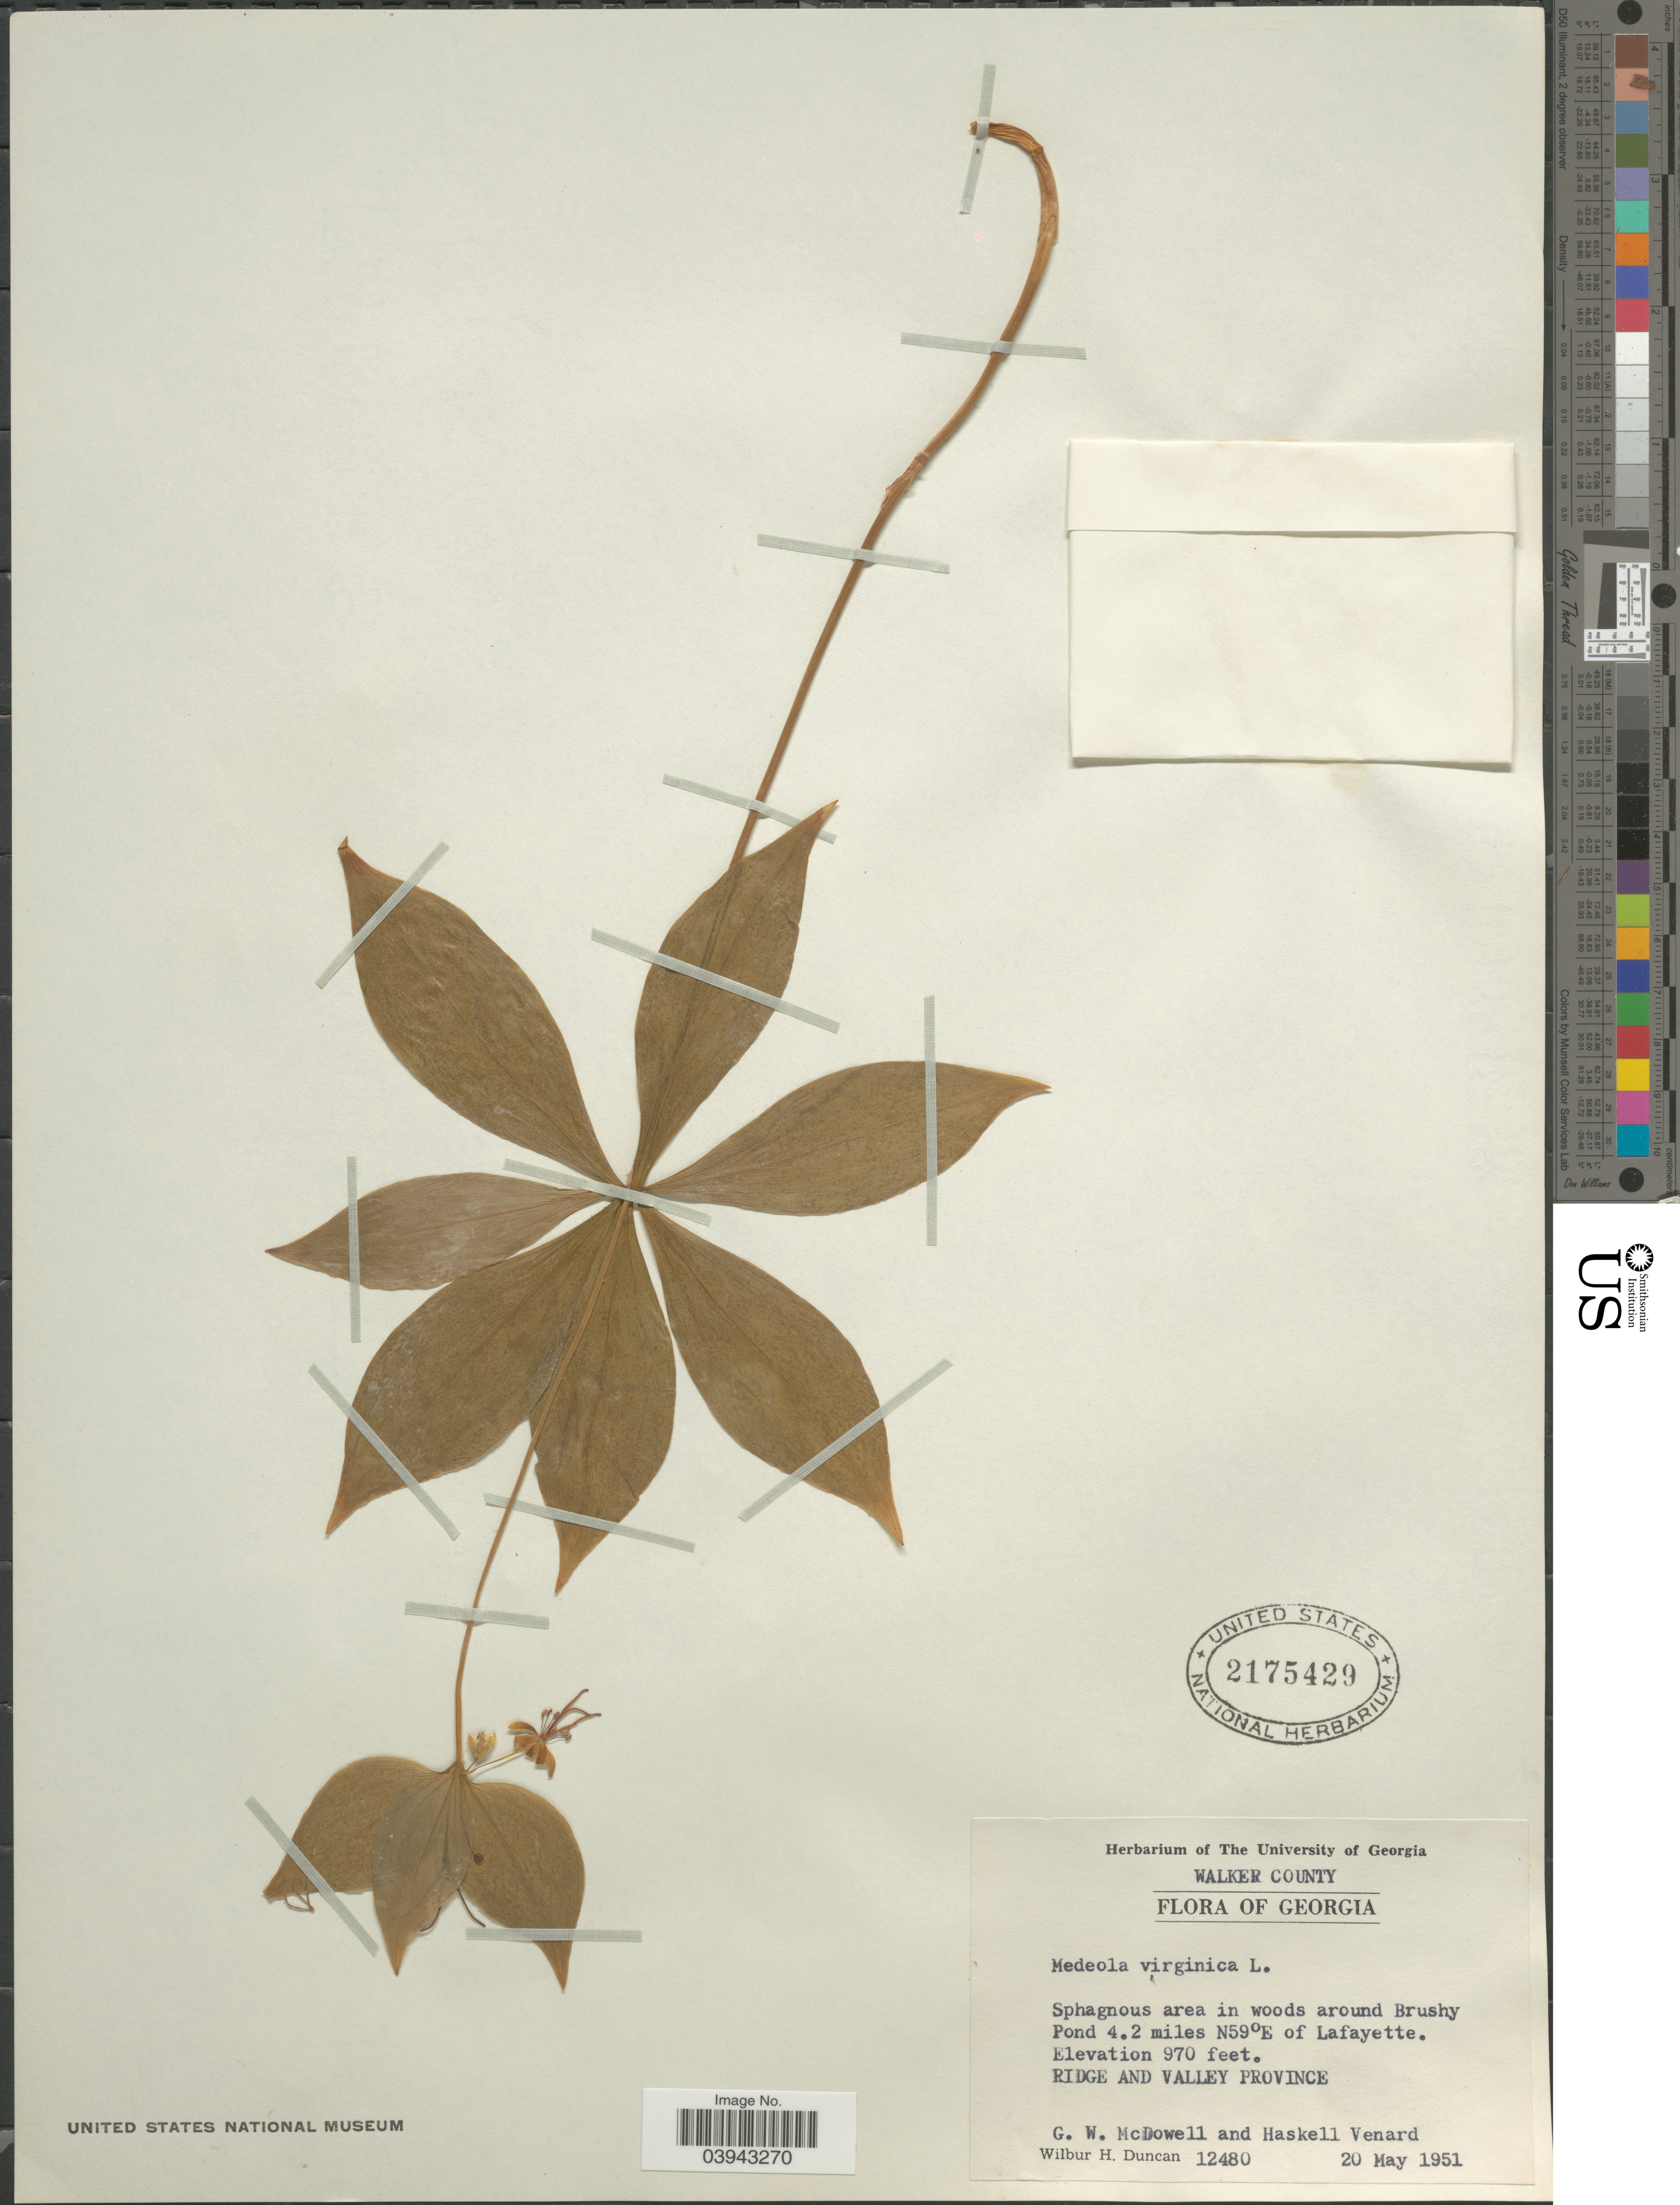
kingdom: Plantae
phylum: Tracheophyta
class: Liliopsida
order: Liliales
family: Liliaceae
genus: Medeola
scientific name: Medeola virginiana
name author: (L.) Desf.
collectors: W. H. Duncan, G. McDowell & H. Venard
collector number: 12480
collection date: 1951-05-20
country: United States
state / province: Georgia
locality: Walker County. Around Brushy Pond 4.2 miles N59ºE of Lafayette. Ridge and Valley Province.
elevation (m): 296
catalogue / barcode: US 2175429